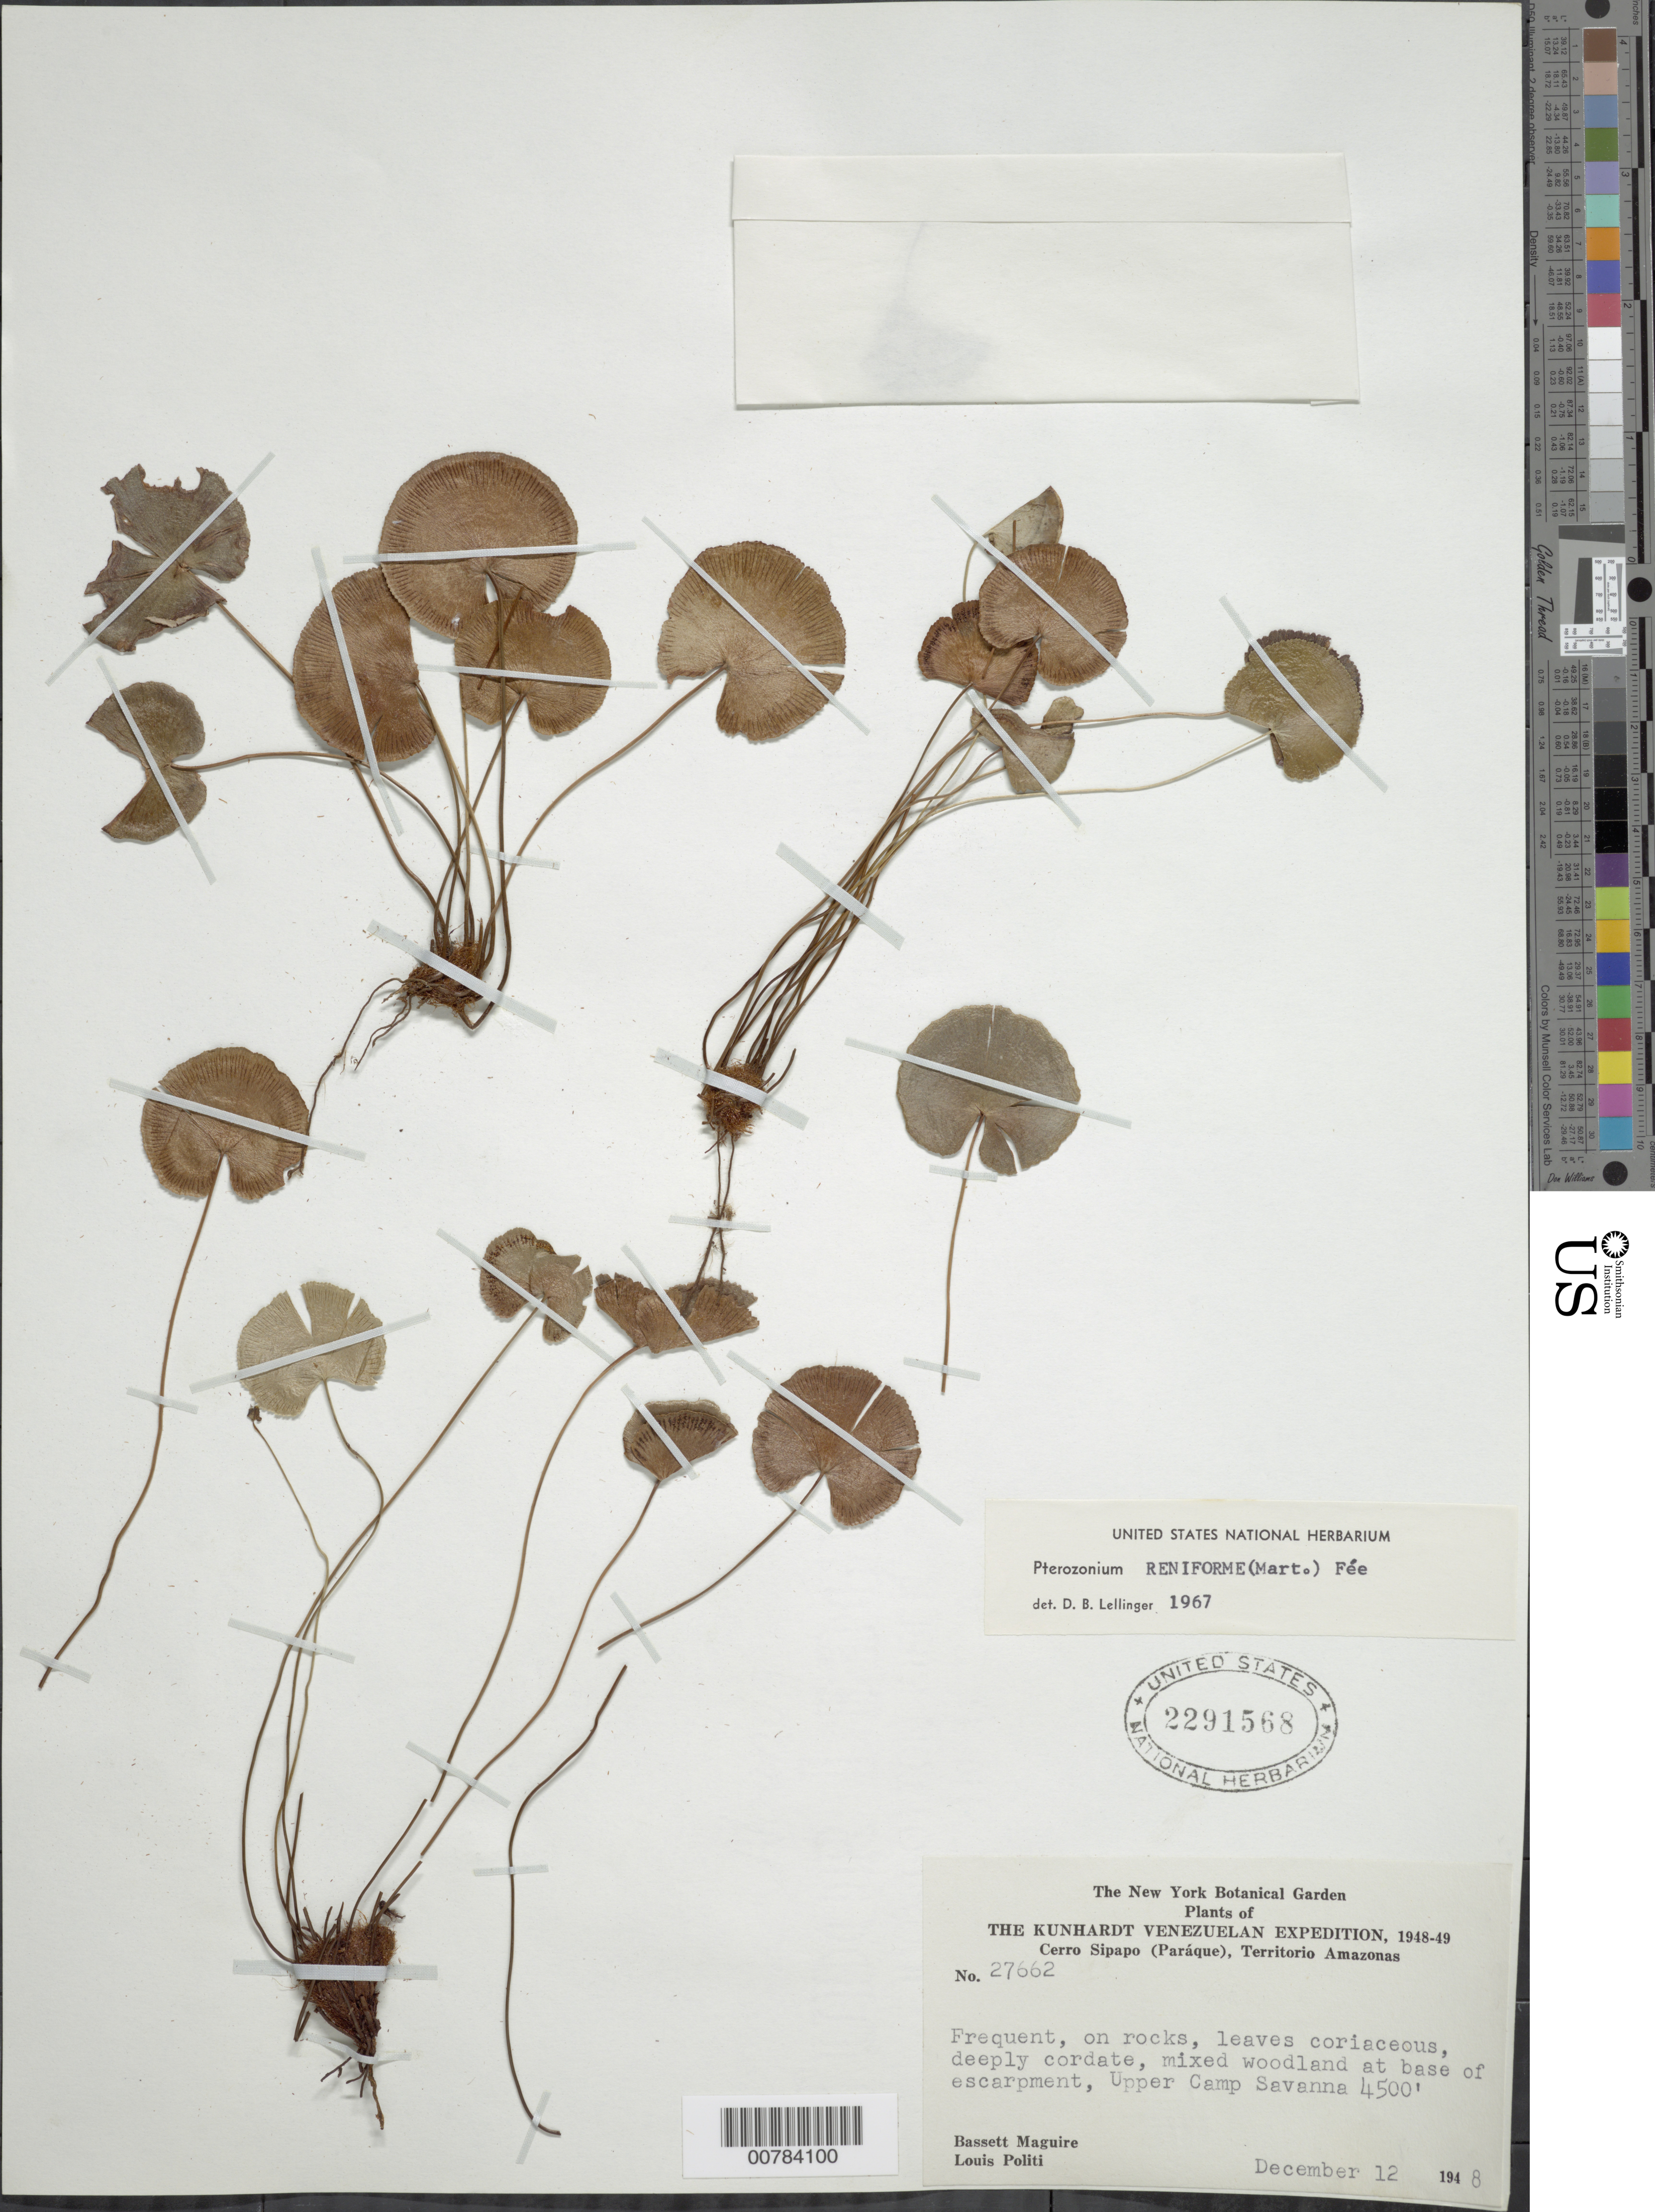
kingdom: Plantae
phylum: Tracheophyta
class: Polypodiopsida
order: Polypodiales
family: Pteridaceae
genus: Pterozonium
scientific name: Pterozonium reniforme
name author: (Mart.) Fée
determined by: Lellinger, David B., (BOT), Smithsonian Institution - National Museum of Natural History (UNITED STATES)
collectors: B. Maguire & L. Politi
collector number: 27662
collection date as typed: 12-Dec-48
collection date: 1948-12-12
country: Venezuela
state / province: Amazonas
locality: Cerro Sipapo (Paráque), upper Camp Savanna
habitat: Rocks, mixed woodland at base of escarpment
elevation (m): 1372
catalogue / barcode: US 2291568